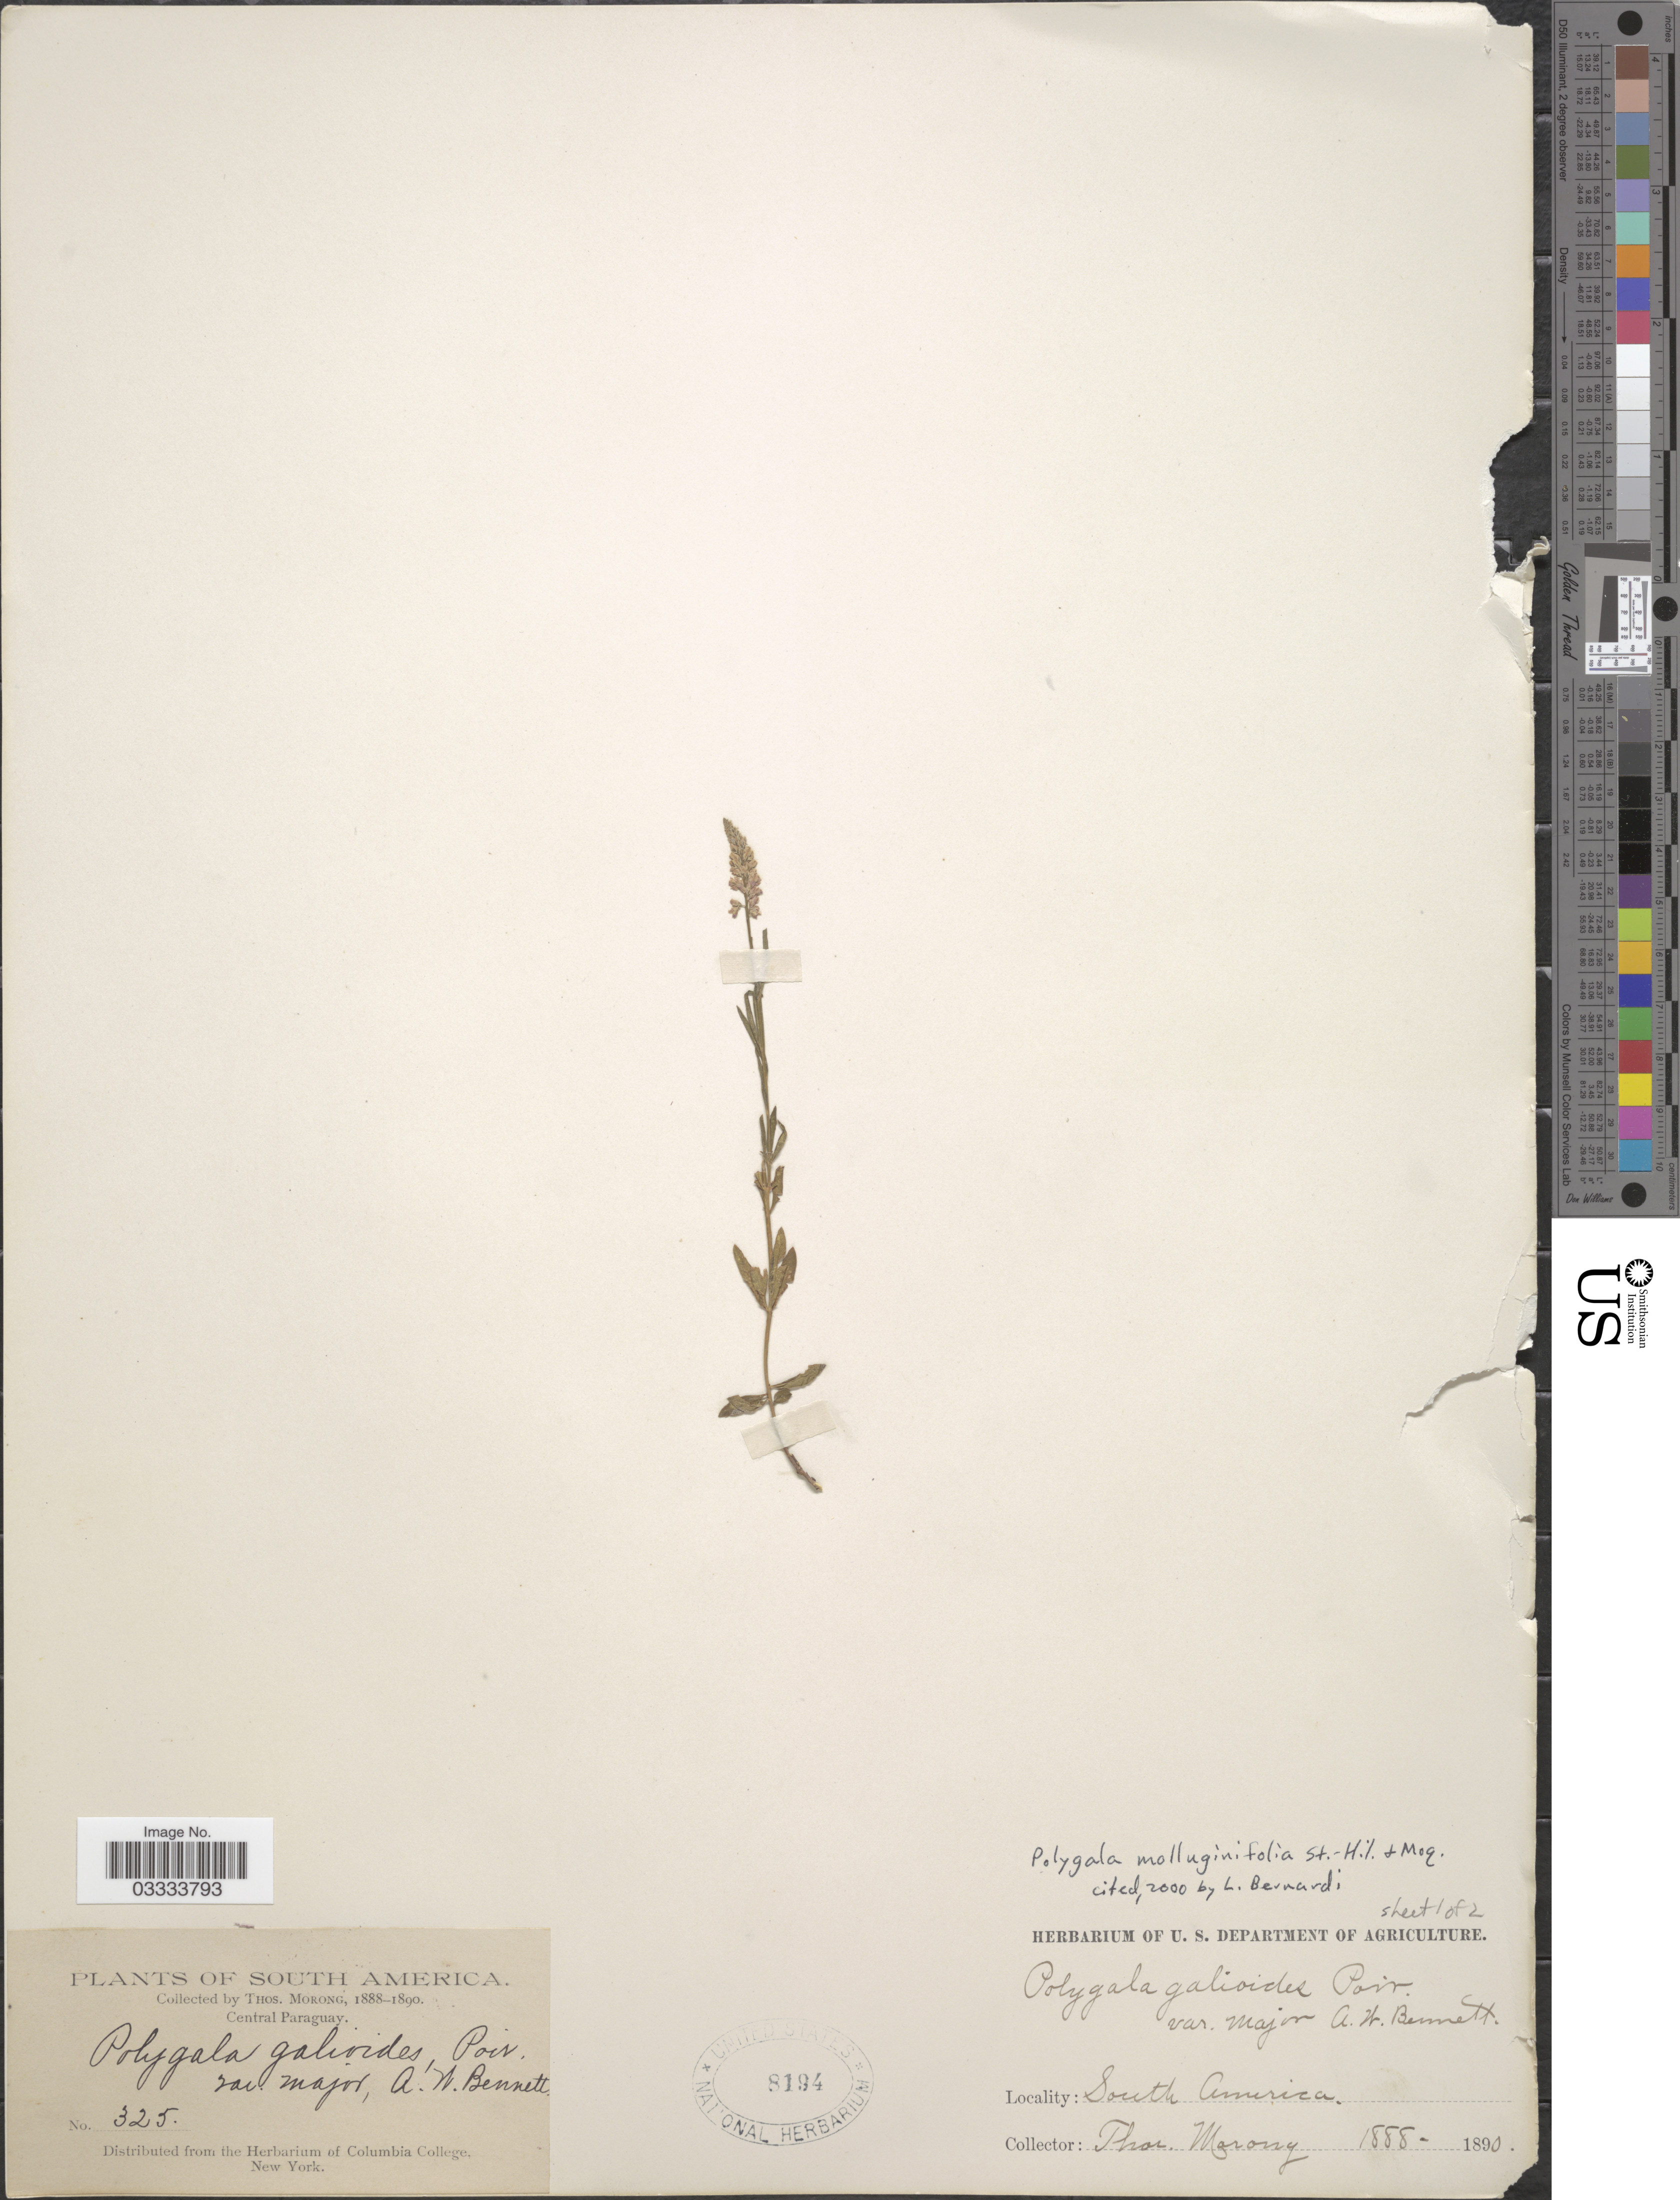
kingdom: Plantae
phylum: Tracheophyta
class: Magnoliopsida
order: Fabales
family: Polygalaceae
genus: Polygala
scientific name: Polygala molluginifolia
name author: A. St.-Hil. & Moq.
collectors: ex herb. T. Morong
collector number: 325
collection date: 1888/1890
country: Paraguay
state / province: Central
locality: Central Paraguay.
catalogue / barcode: US 8194